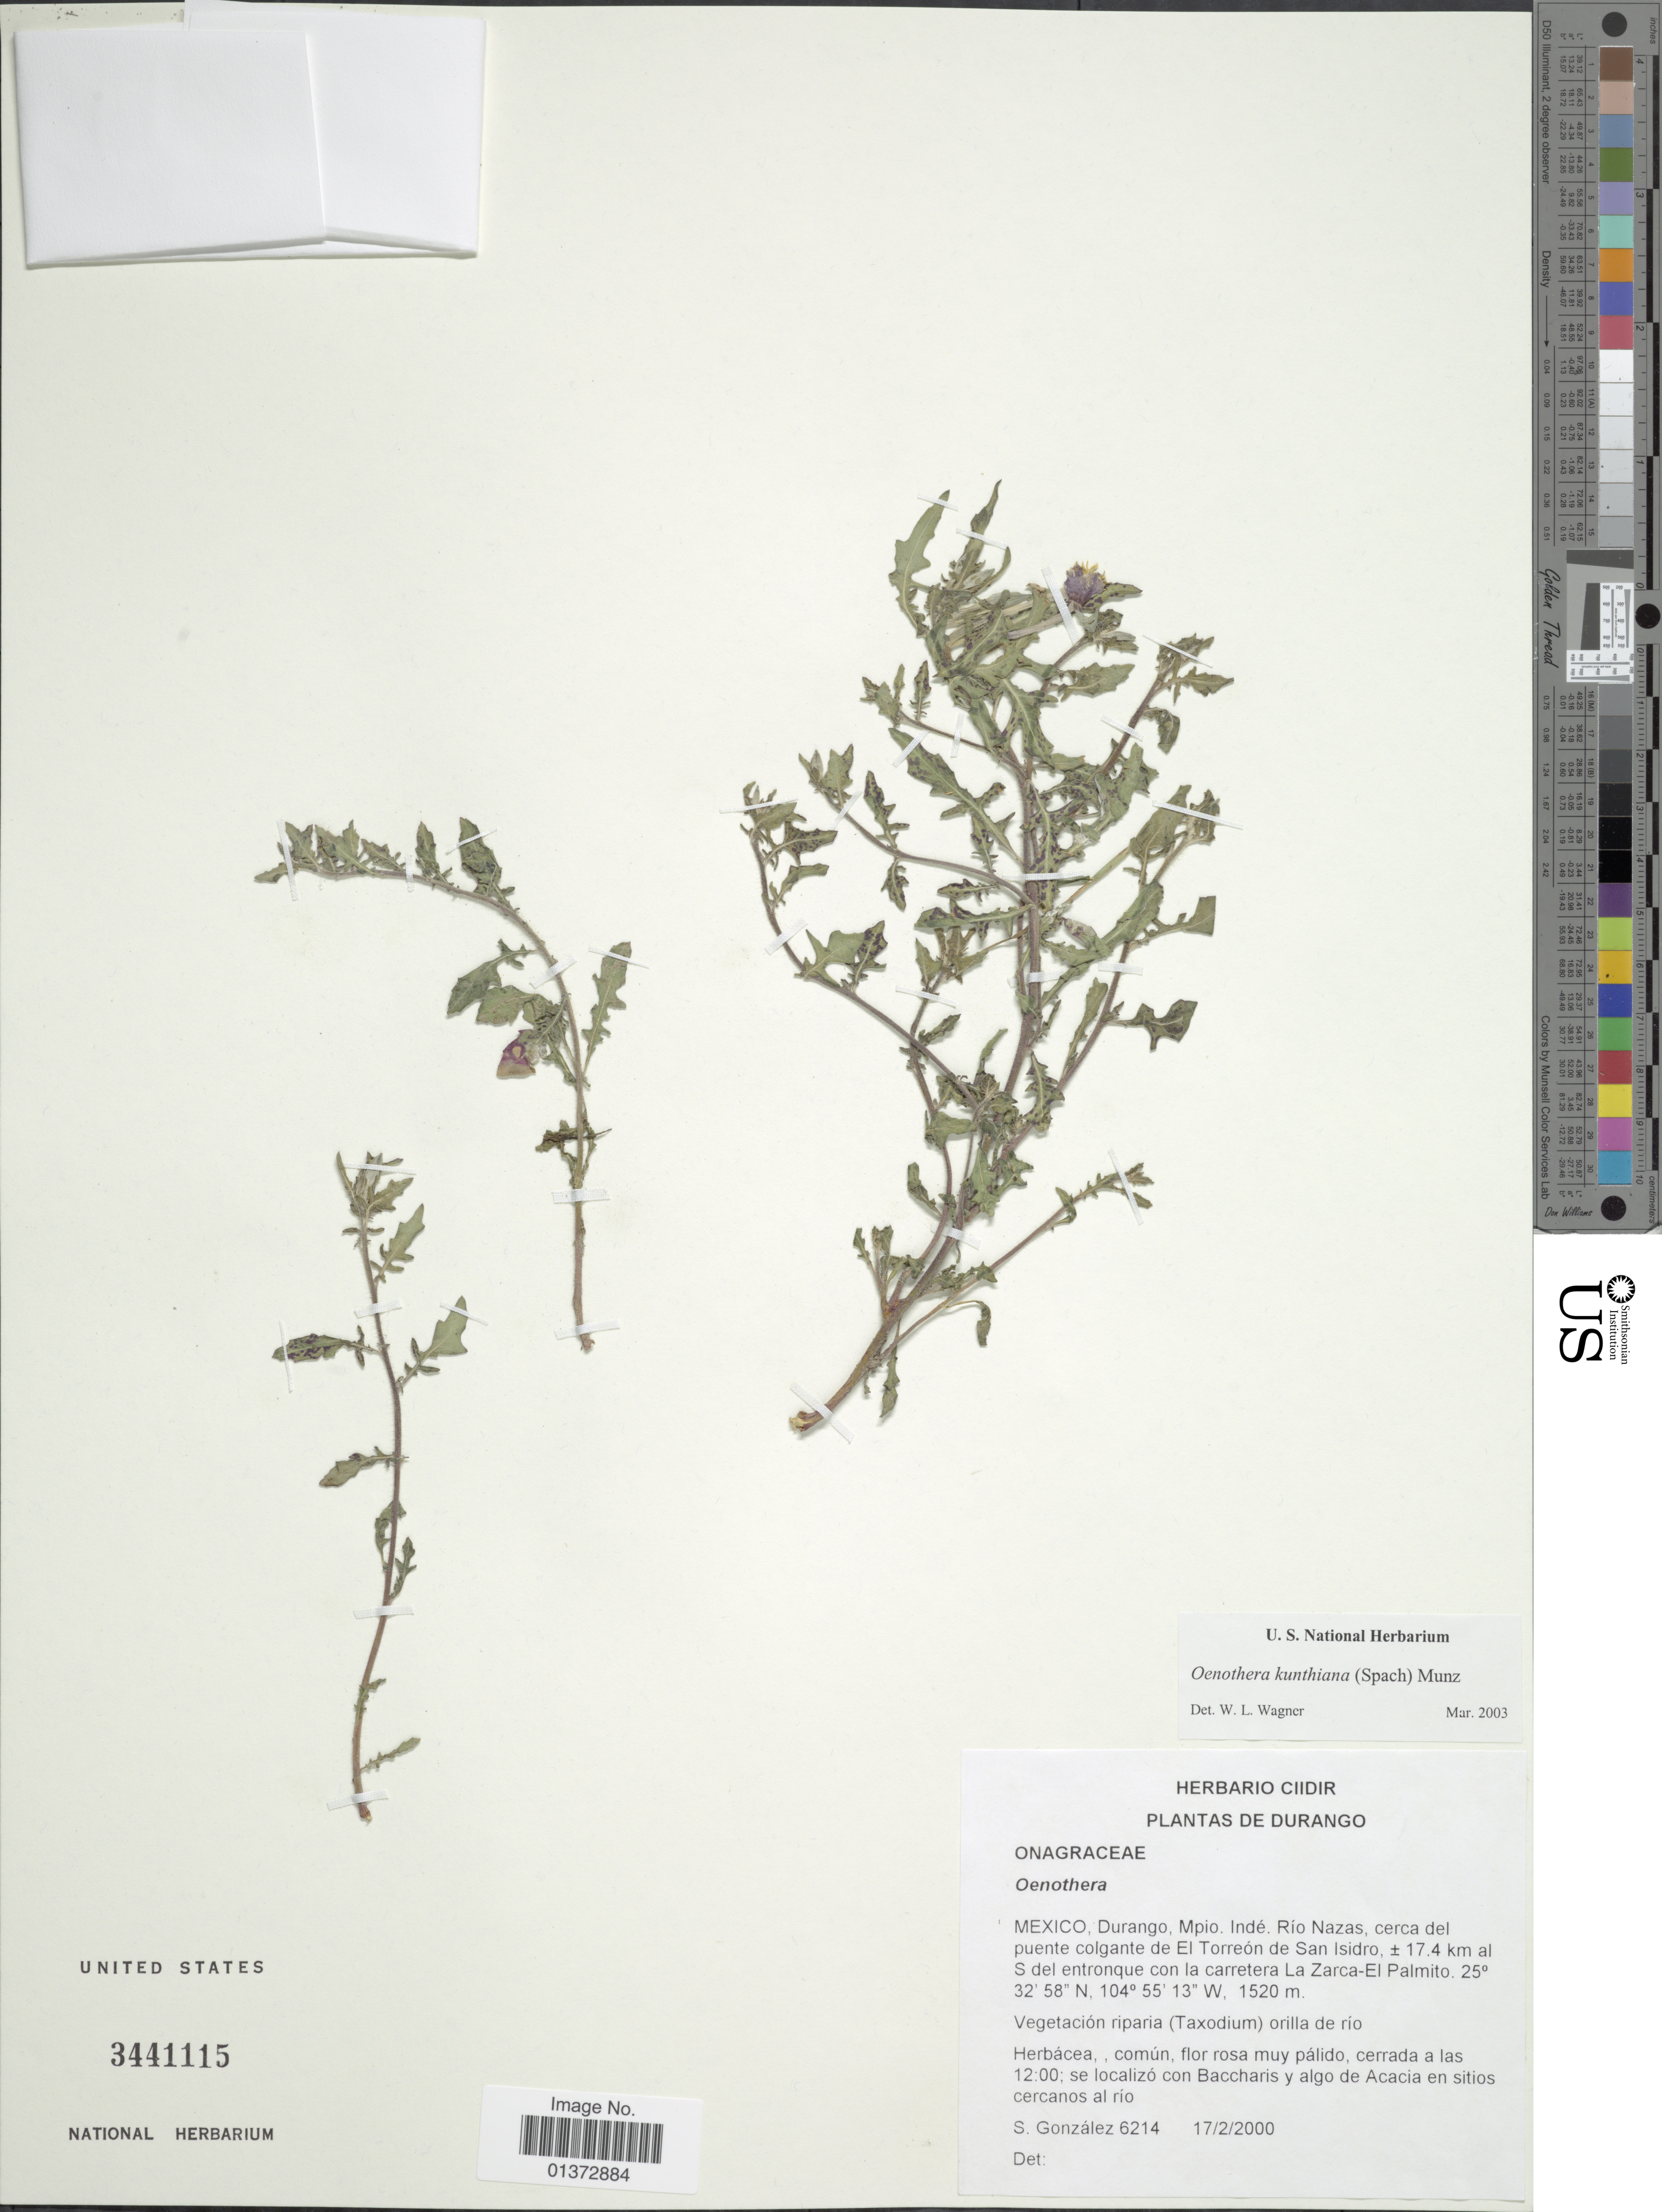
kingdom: Plantae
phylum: Tracheophyta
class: Magnoliopsida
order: Myrtales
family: Onagraceae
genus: Oenothera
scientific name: Oenothera kunthiana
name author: (Spach) Munz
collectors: S. González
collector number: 6214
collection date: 2000-02-17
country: Mexico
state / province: Durango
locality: Mpio. Indé, Rio Nazas, cerca del puente colgante de El Torreón de San Isidro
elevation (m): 1520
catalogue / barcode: US 3441115